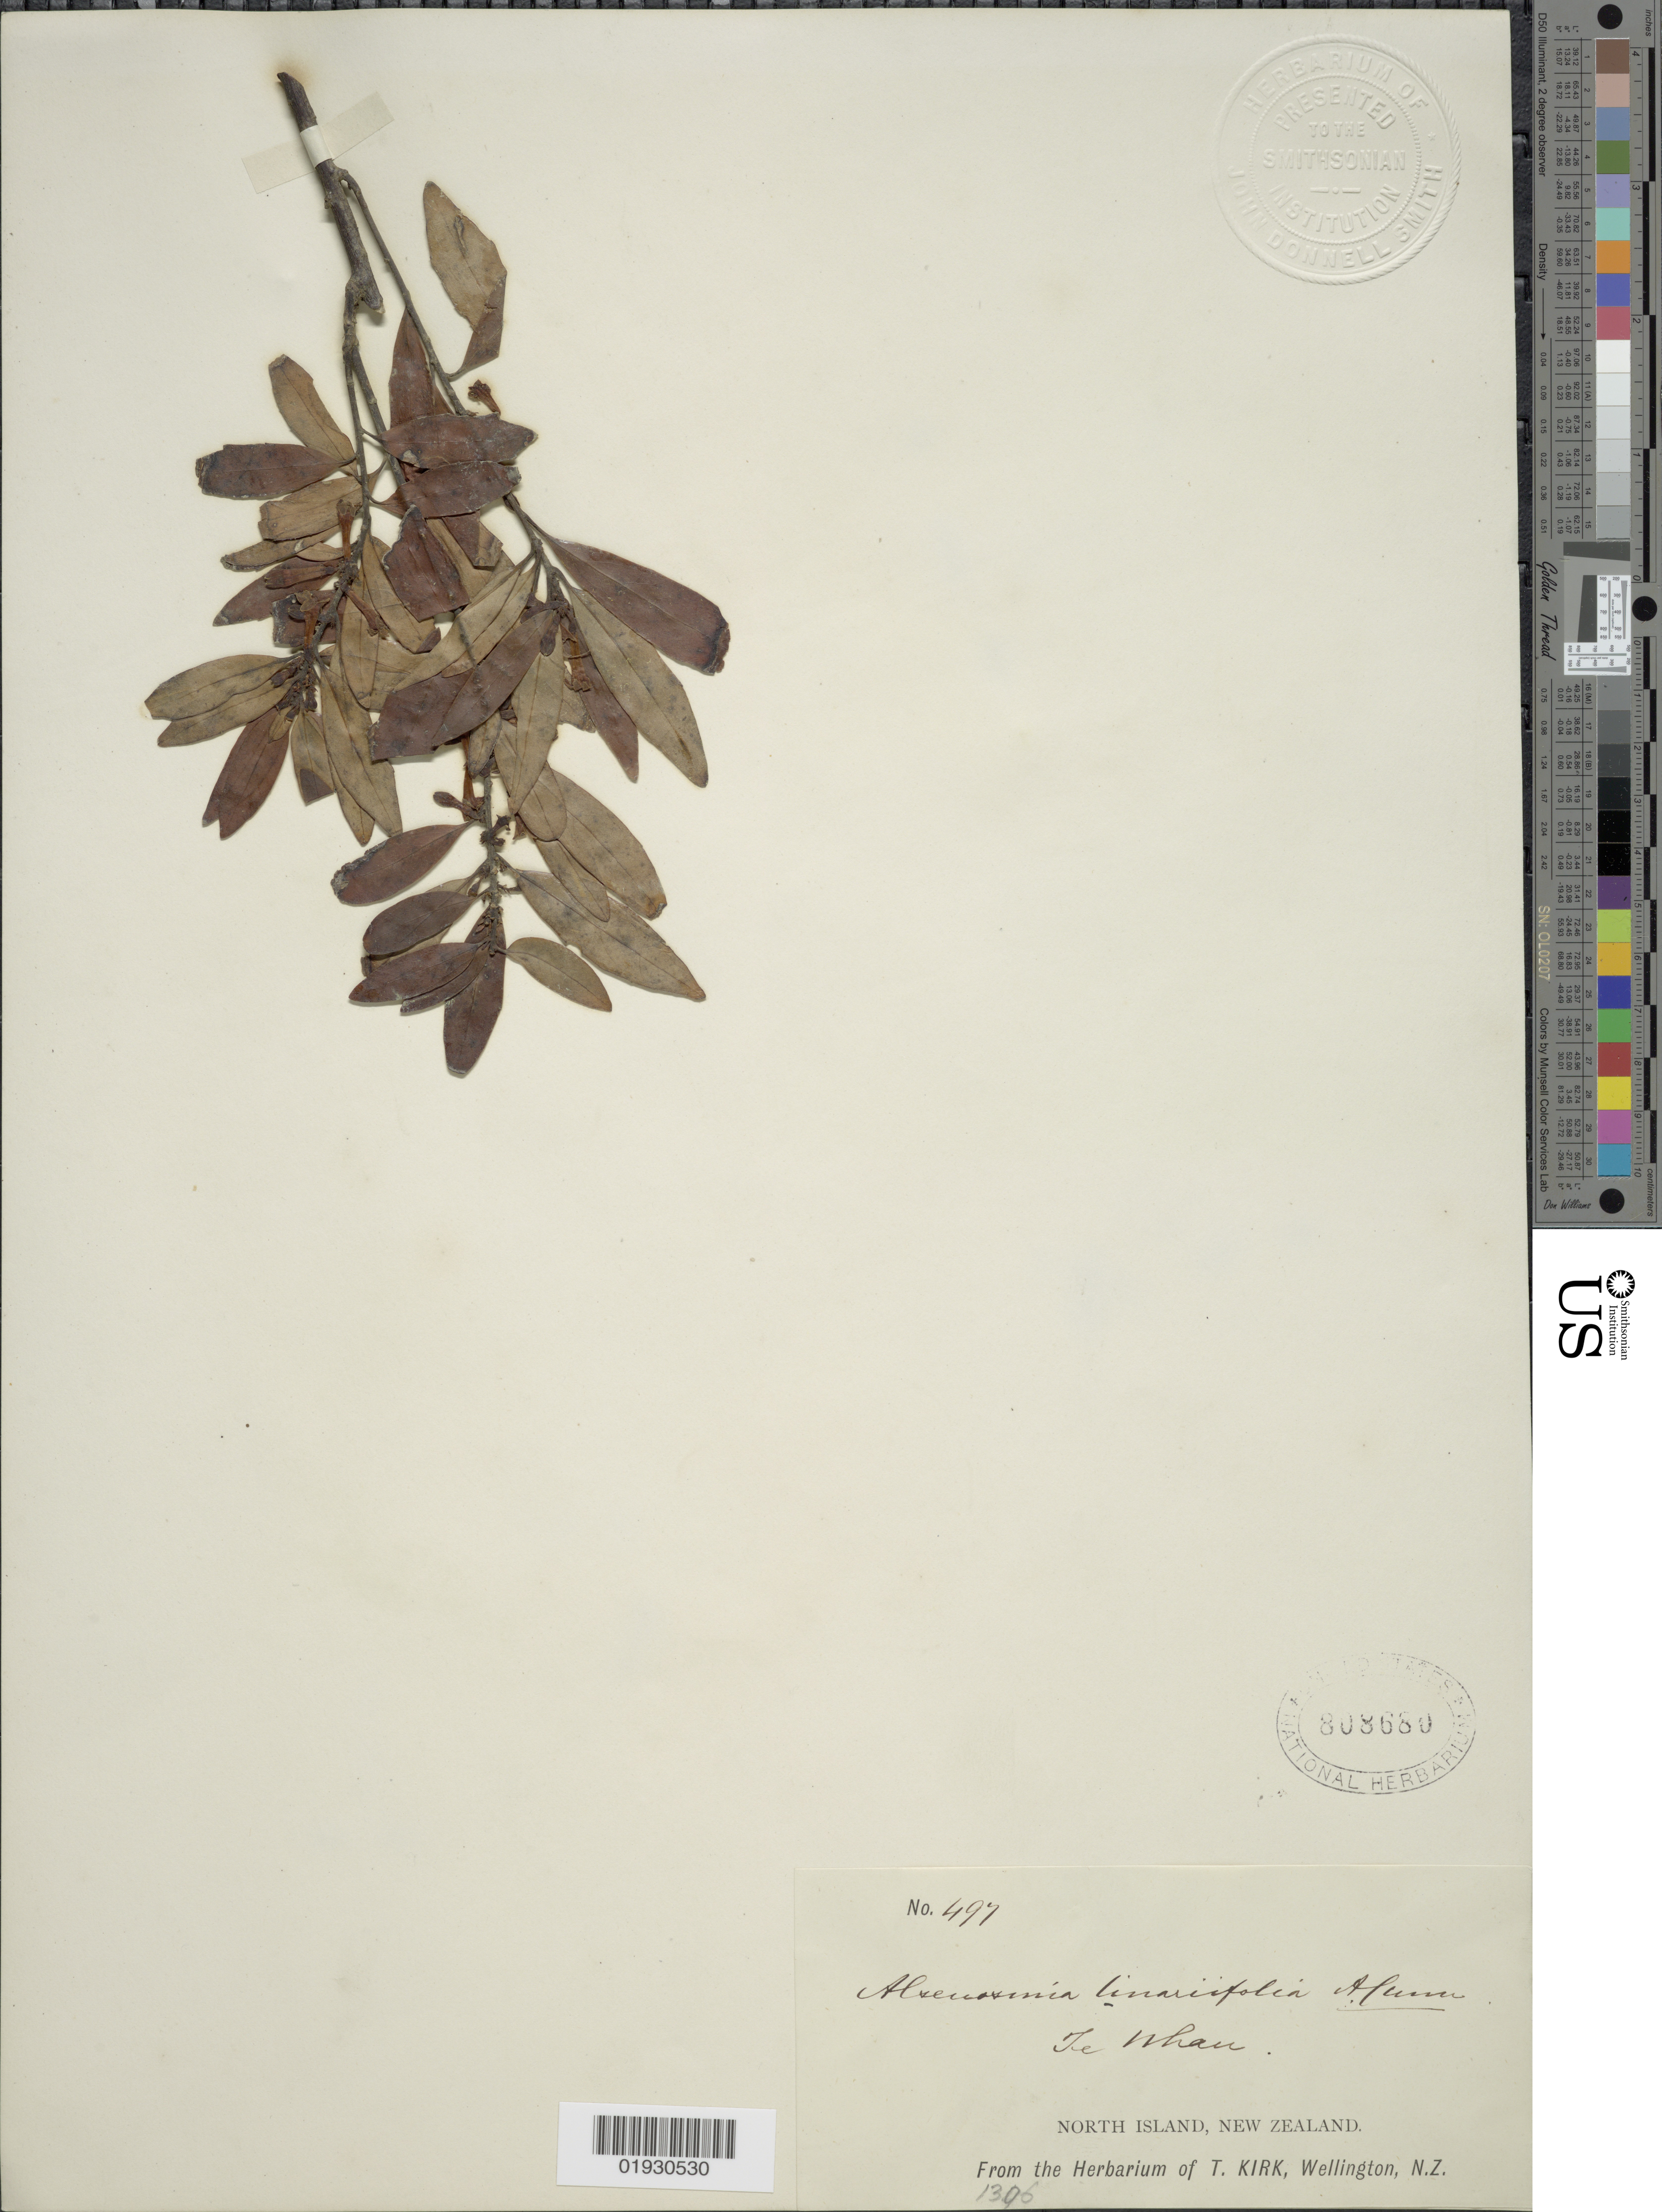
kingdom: Plantae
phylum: Tracheophyta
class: Magnoliopsida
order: Asterales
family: Alseuosmiaceae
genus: Alseuosmia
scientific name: Alseuosmia linariifolia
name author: A. Cunn.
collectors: T. Kirk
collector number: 497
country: New Zealand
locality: North Island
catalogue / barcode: US 808680